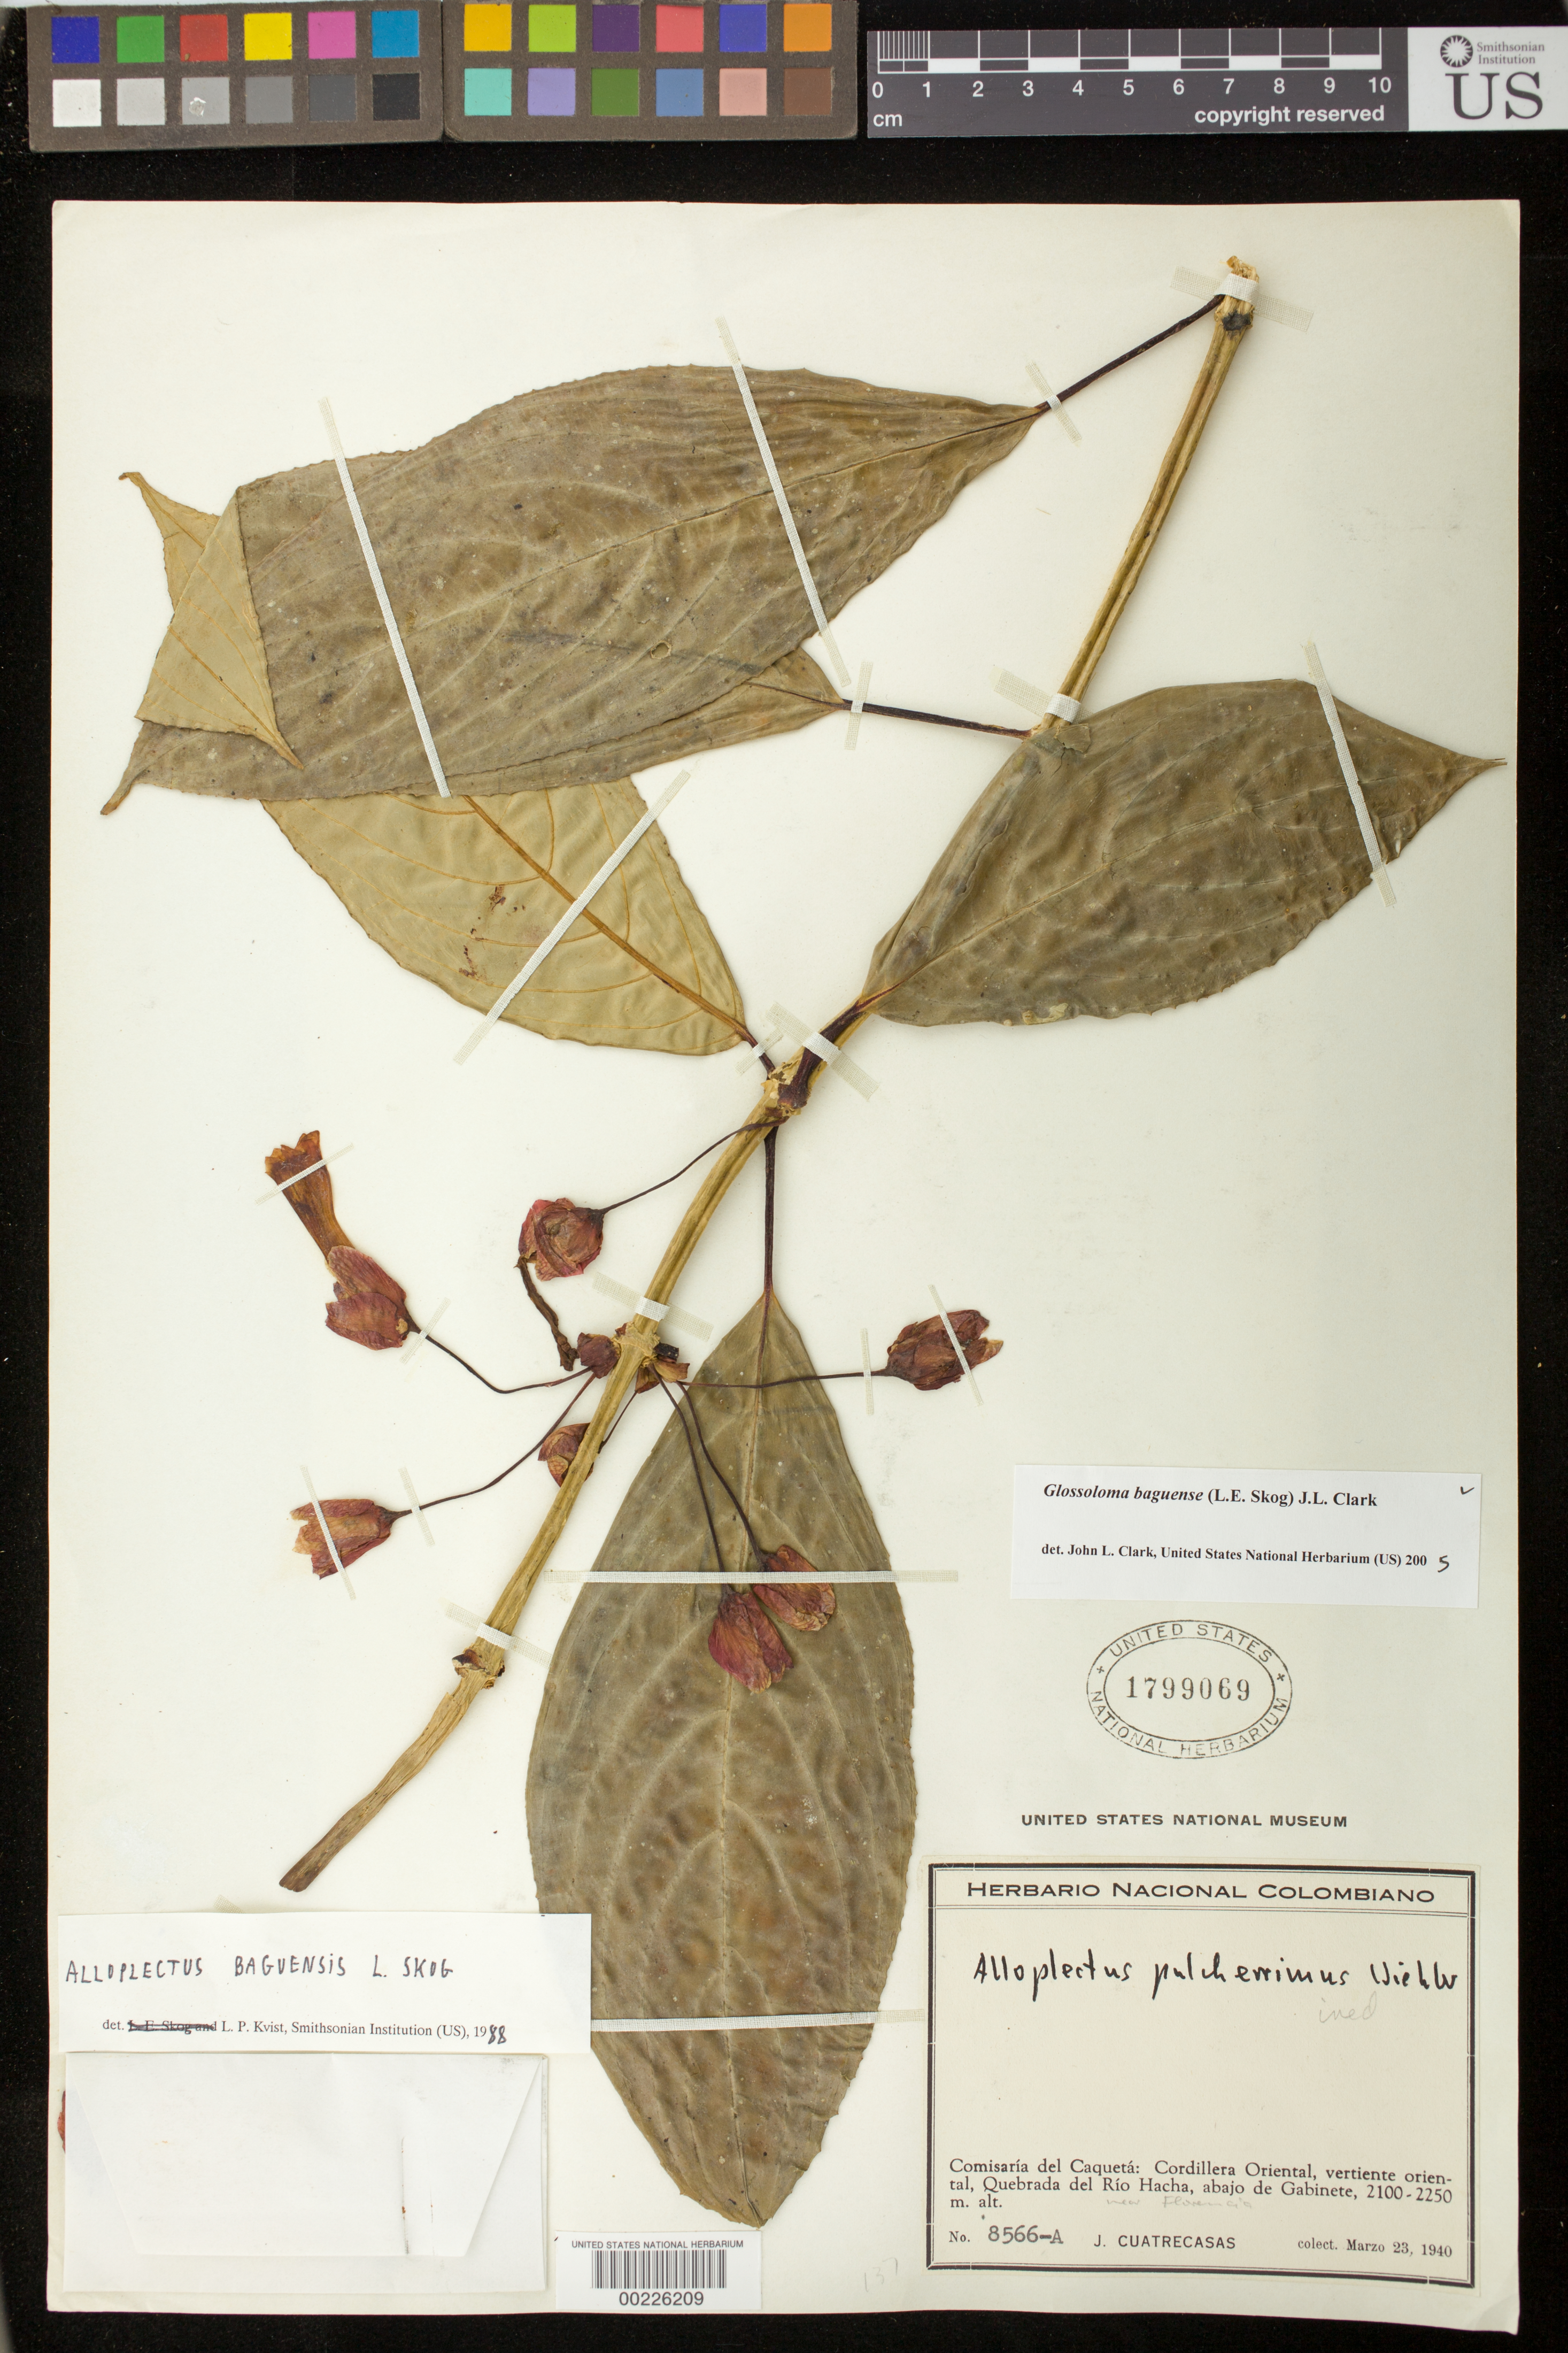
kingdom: Plantae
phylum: Tracheophyta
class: Magnoliopsida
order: Lamiales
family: Gesneriaceae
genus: Glossoloma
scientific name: Glossoloma baguense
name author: (L.E. Skog) J.L. Clark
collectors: J. Cuatrecasas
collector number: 8566 A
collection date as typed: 23 Mar 1940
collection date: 1940-03-23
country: Colombia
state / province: Caquetá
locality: Cordillera Oriental, eastern slope, Quebrada of Rio Hacha, below Gabinete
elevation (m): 2100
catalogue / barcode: US 1799069